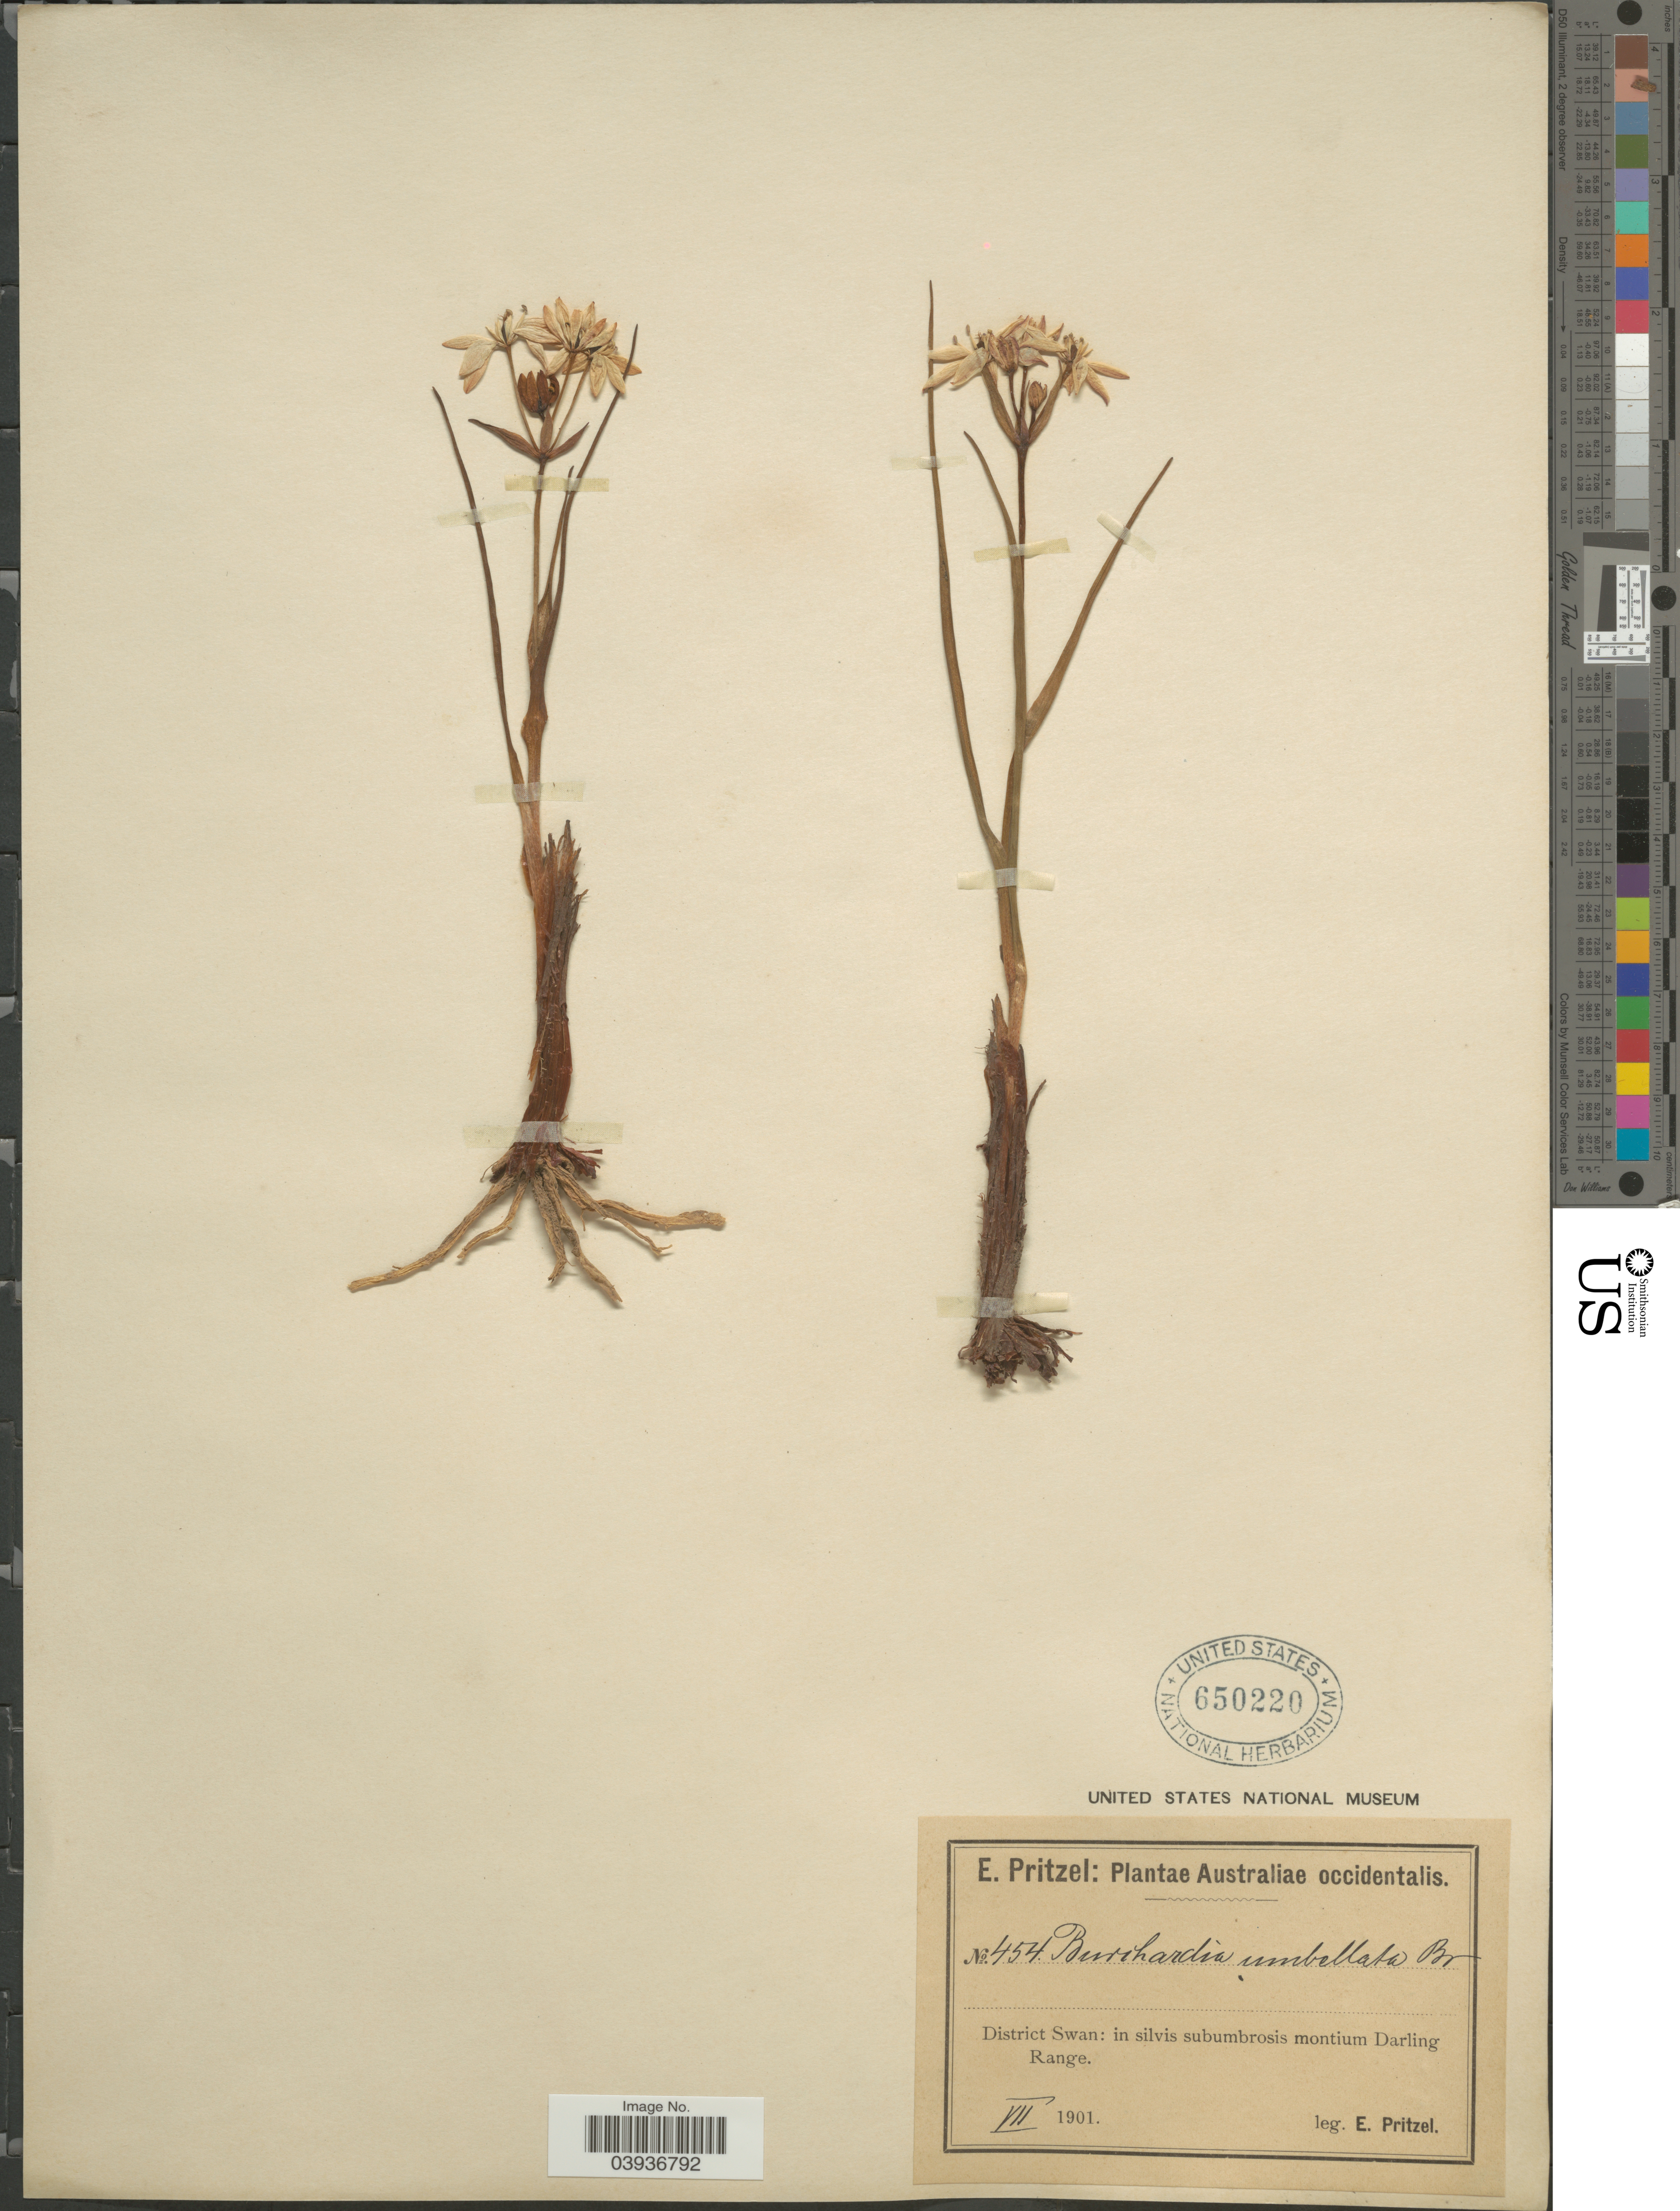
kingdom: Plantae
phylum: Tracheophyta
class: Liliopsida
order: Liliales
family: Colchicaceae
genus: Burchardia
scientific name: Burchardia umbellata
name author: R. Br.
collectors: E. G. Pritzel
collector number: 454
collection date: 1901-07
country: Australia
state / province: Western Australia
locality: Australiae occidentalis. District Swan: in silvis subumbrosis montium Darling Range.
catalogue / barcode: US 650220